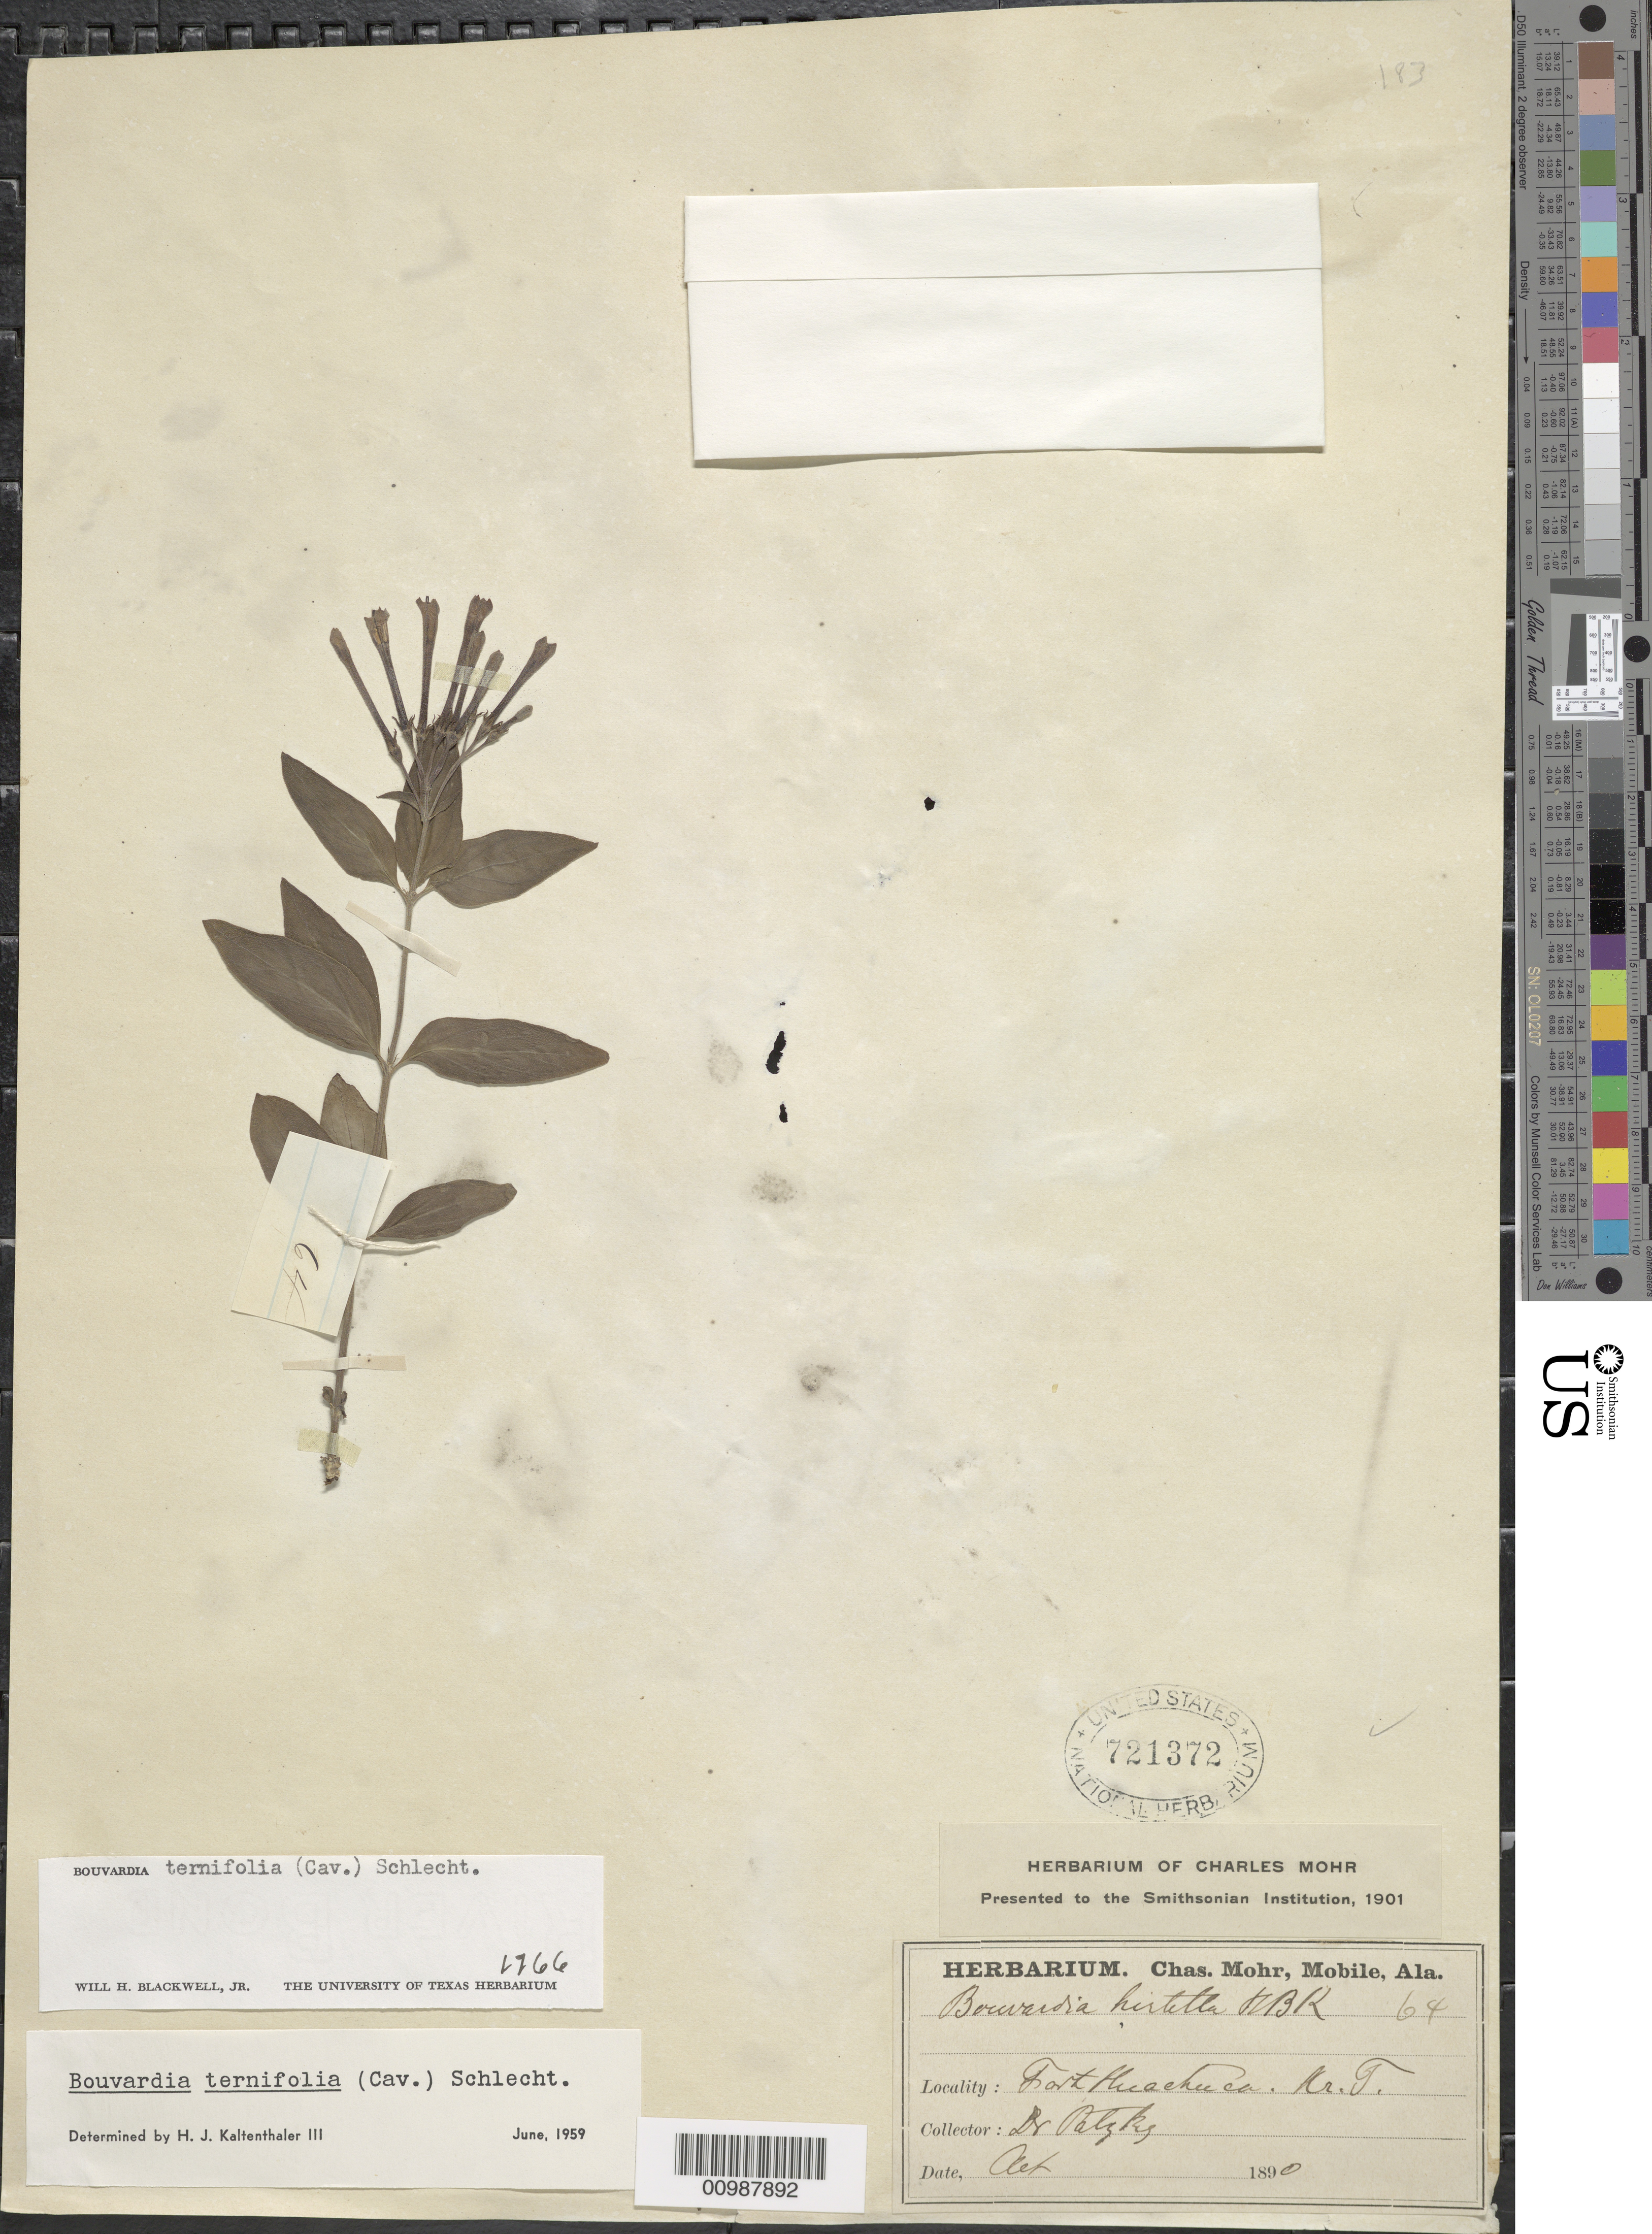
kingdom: Plantae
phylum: Tracheophyta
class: Magnoliopsida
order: Gentianales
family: Rubiaceae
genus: Bouvardia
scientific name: Bouvardia ternifolia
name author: (Cav.) Schltdl.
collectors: -. Patzky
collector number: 64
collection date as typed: Oct 1890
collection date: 1890-10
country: United States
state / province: Arizona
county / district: Cochise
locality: Fort Huachuca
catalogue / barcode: US 721372